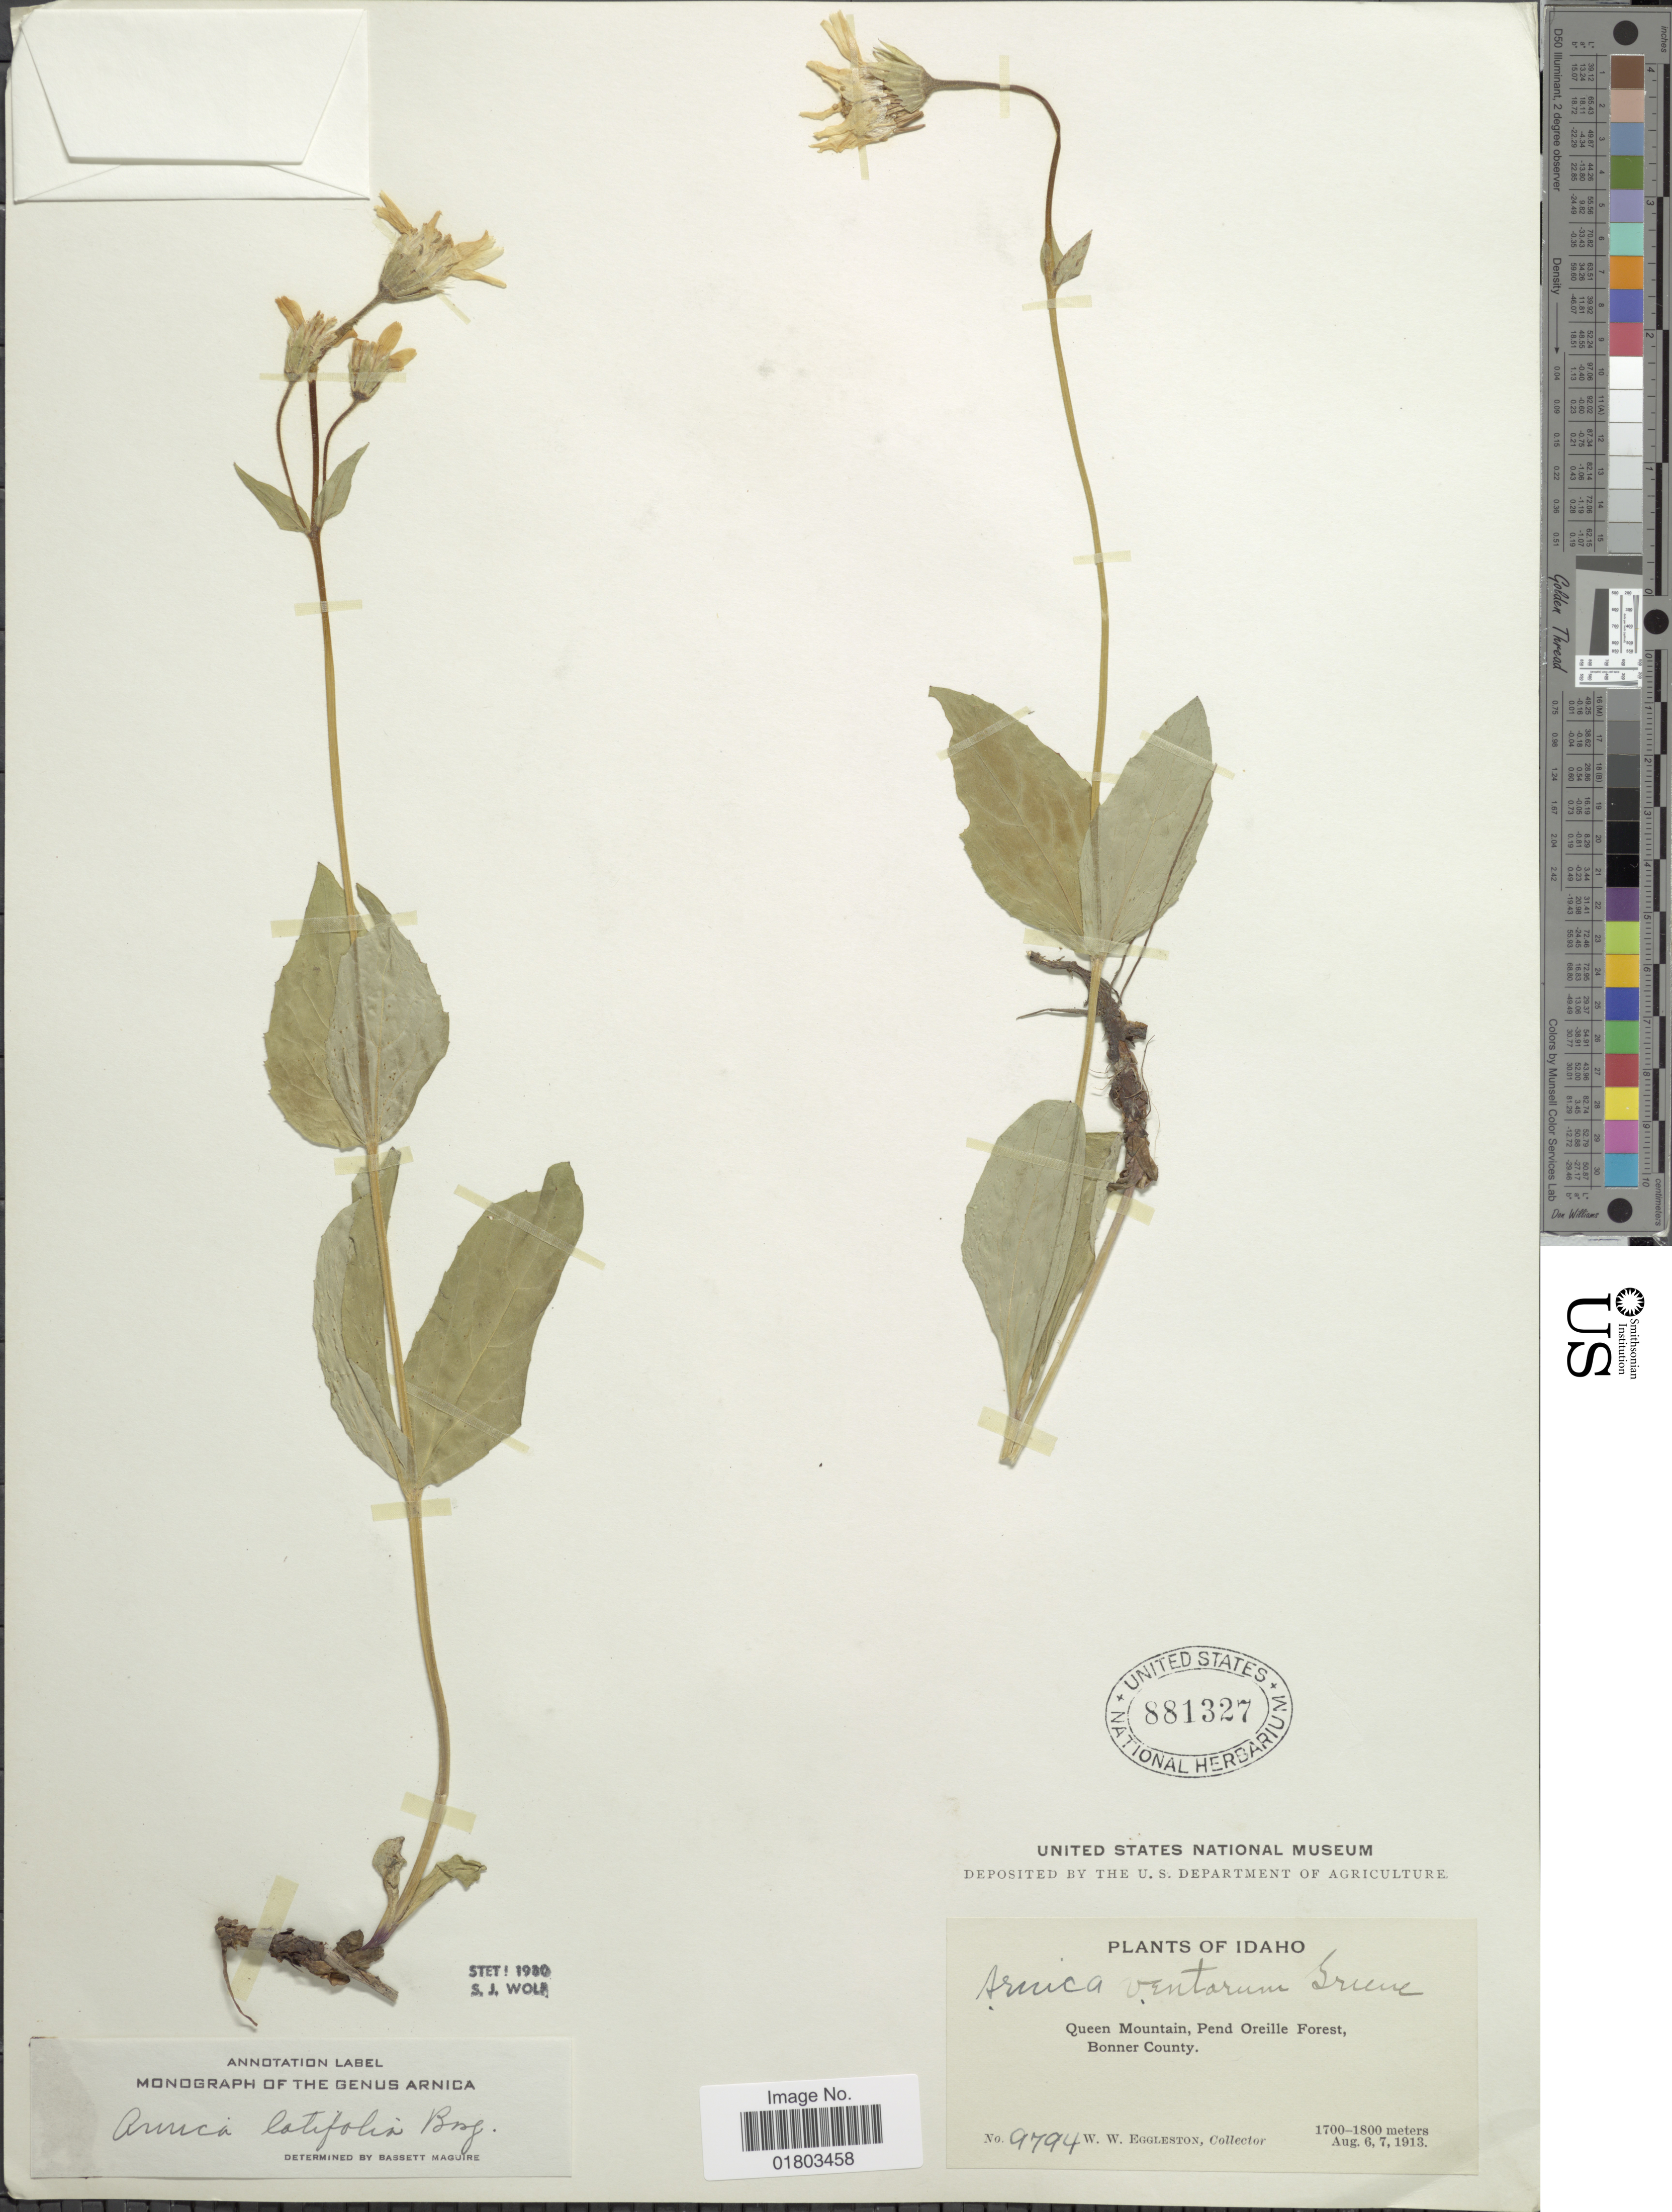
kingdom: Plantae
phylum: Tracheophyta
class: Magnoliopsida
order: Asterales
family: Asteraceae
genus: Arnica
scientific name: Arnica latifolia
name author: Bong.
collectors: W. W. Eggleston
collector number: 9794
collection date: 1913-08-06/1913-08-07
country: United States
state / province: Idaho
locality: Queen Mountain, Pen Oreile Forest, Bonner County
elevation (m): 1700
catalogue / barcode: US 881327